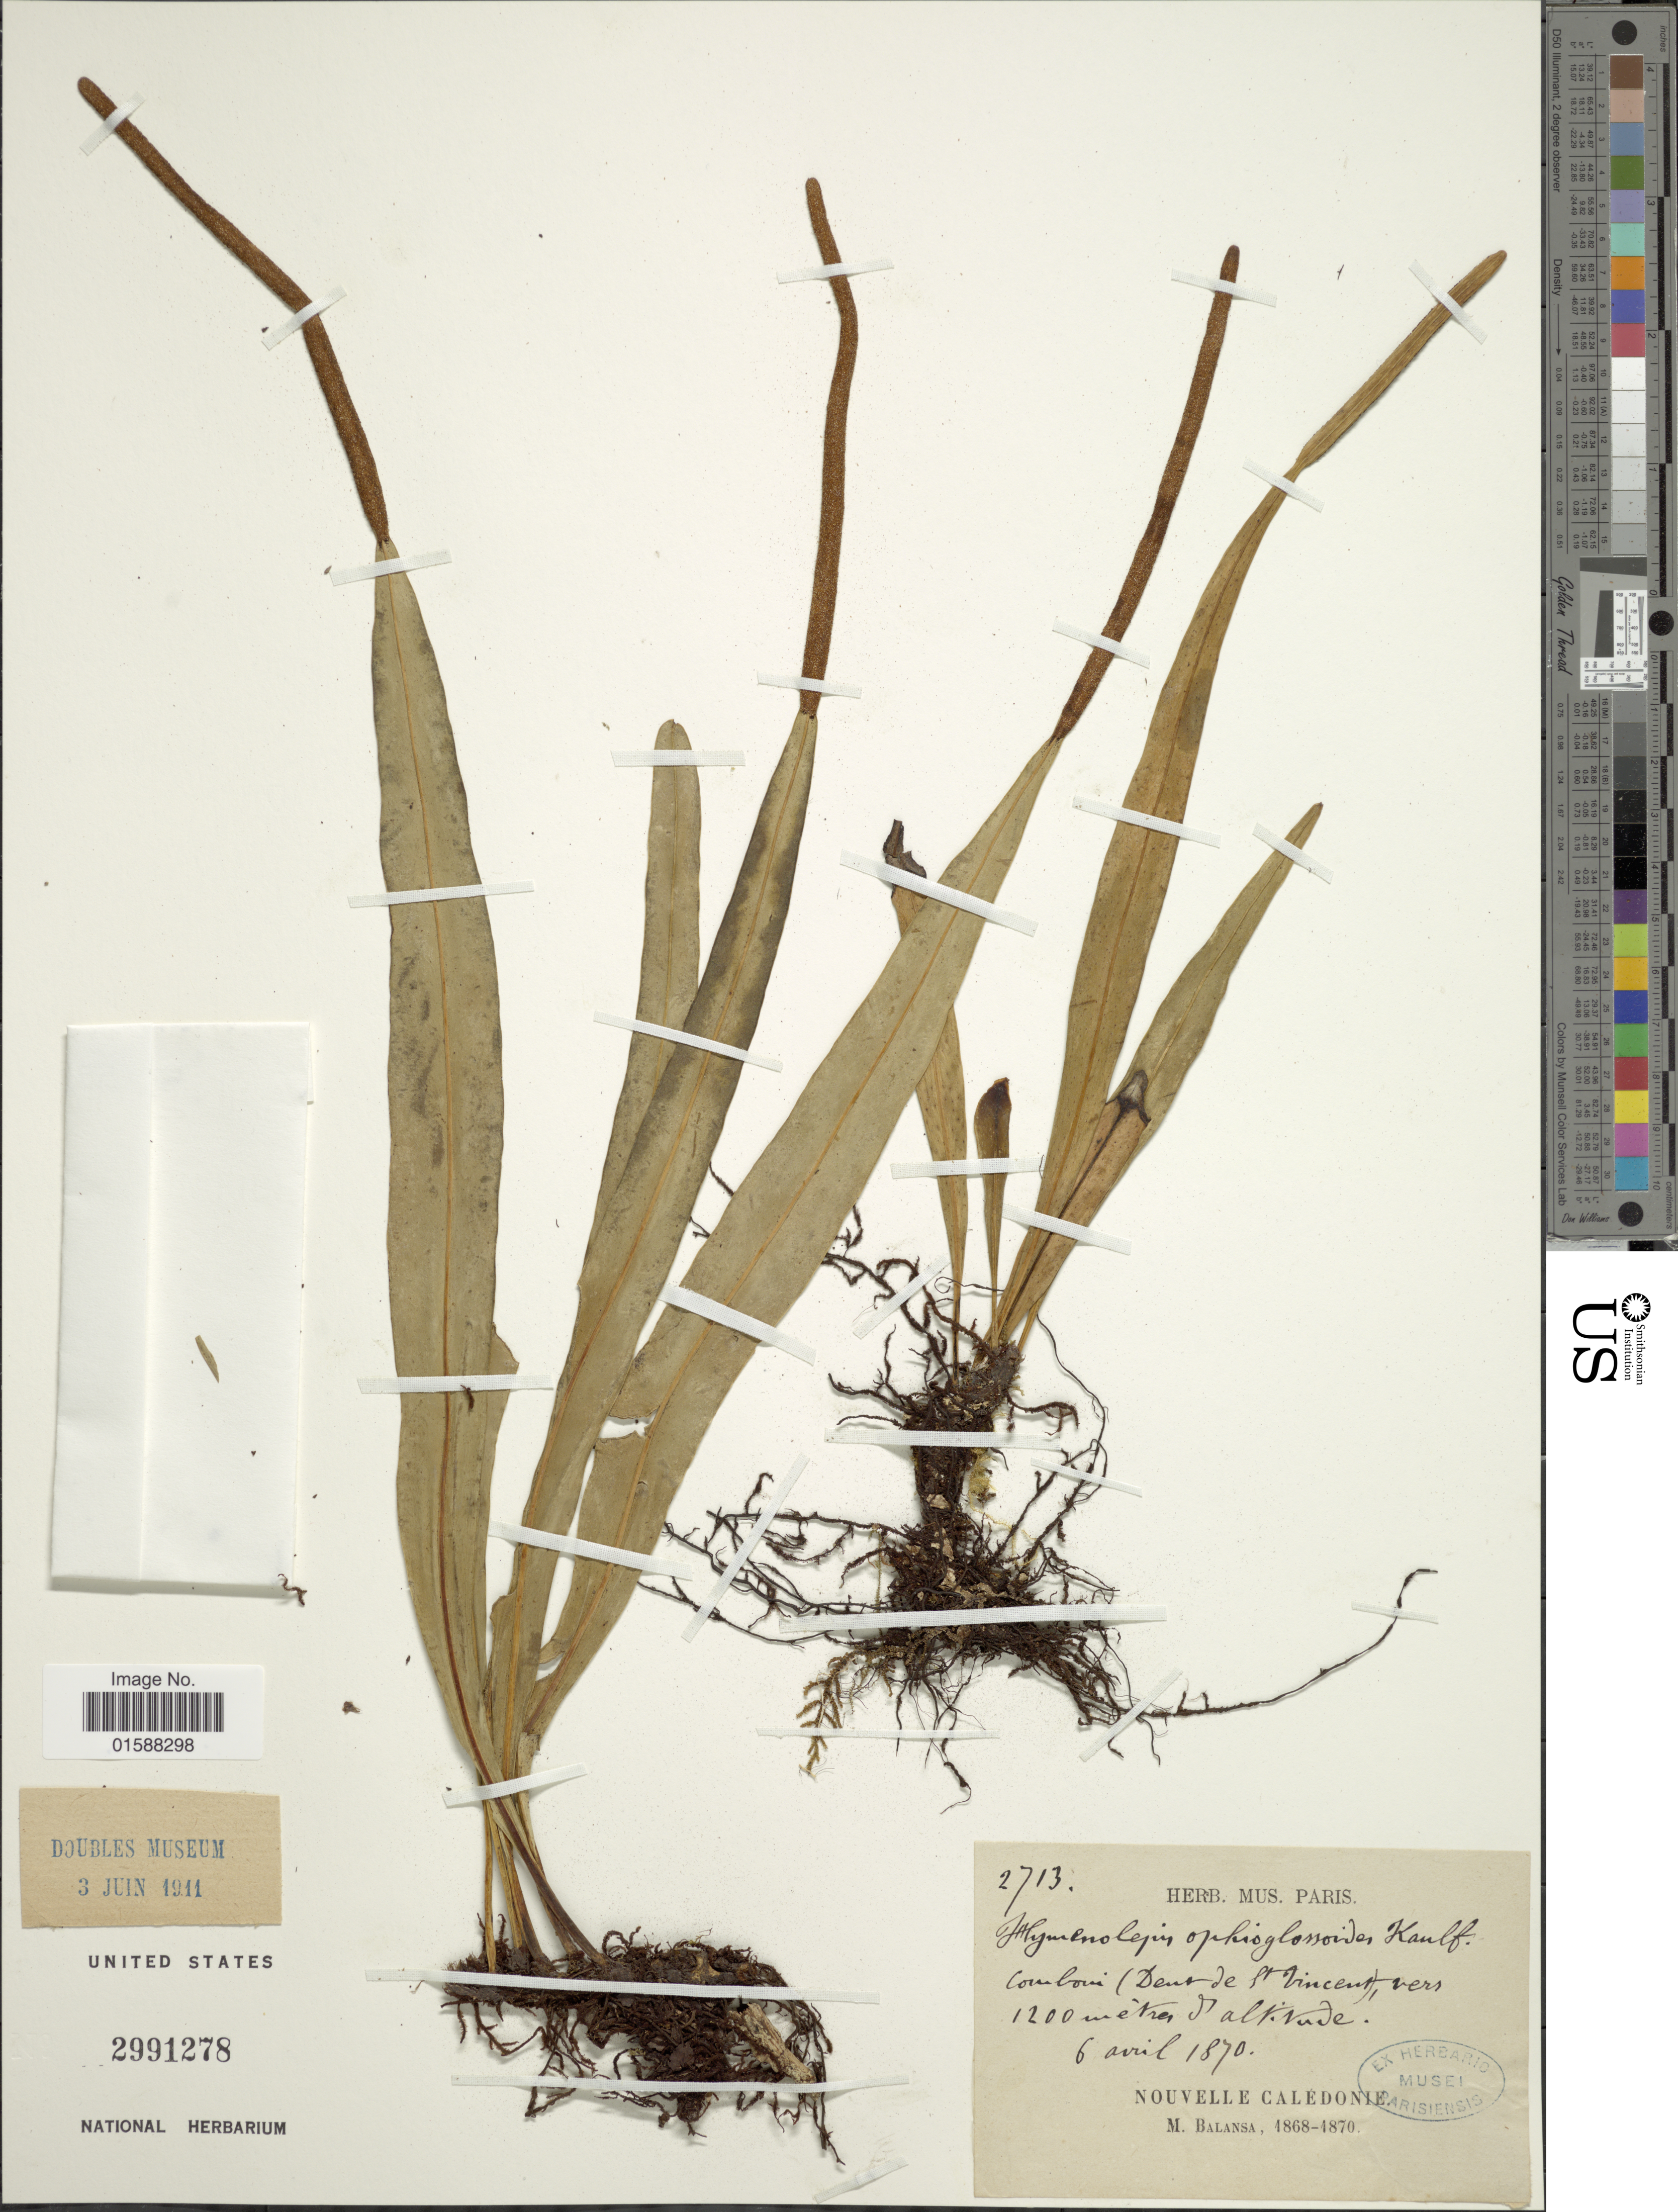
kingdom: Plantae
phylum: Tracheophyta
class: Polypodiopsida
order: Polypodiales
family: Polypodiaceae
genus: Lepisorus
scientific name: Lepisorus mucronatus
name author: (Fée) Li S. Wang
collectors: Poitrasson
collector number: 2713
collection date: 1870-04-06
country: New Caledonia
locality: Couboui (Dens de St Vincent) [interpreted]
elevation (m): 1200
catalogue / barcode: US 2991278